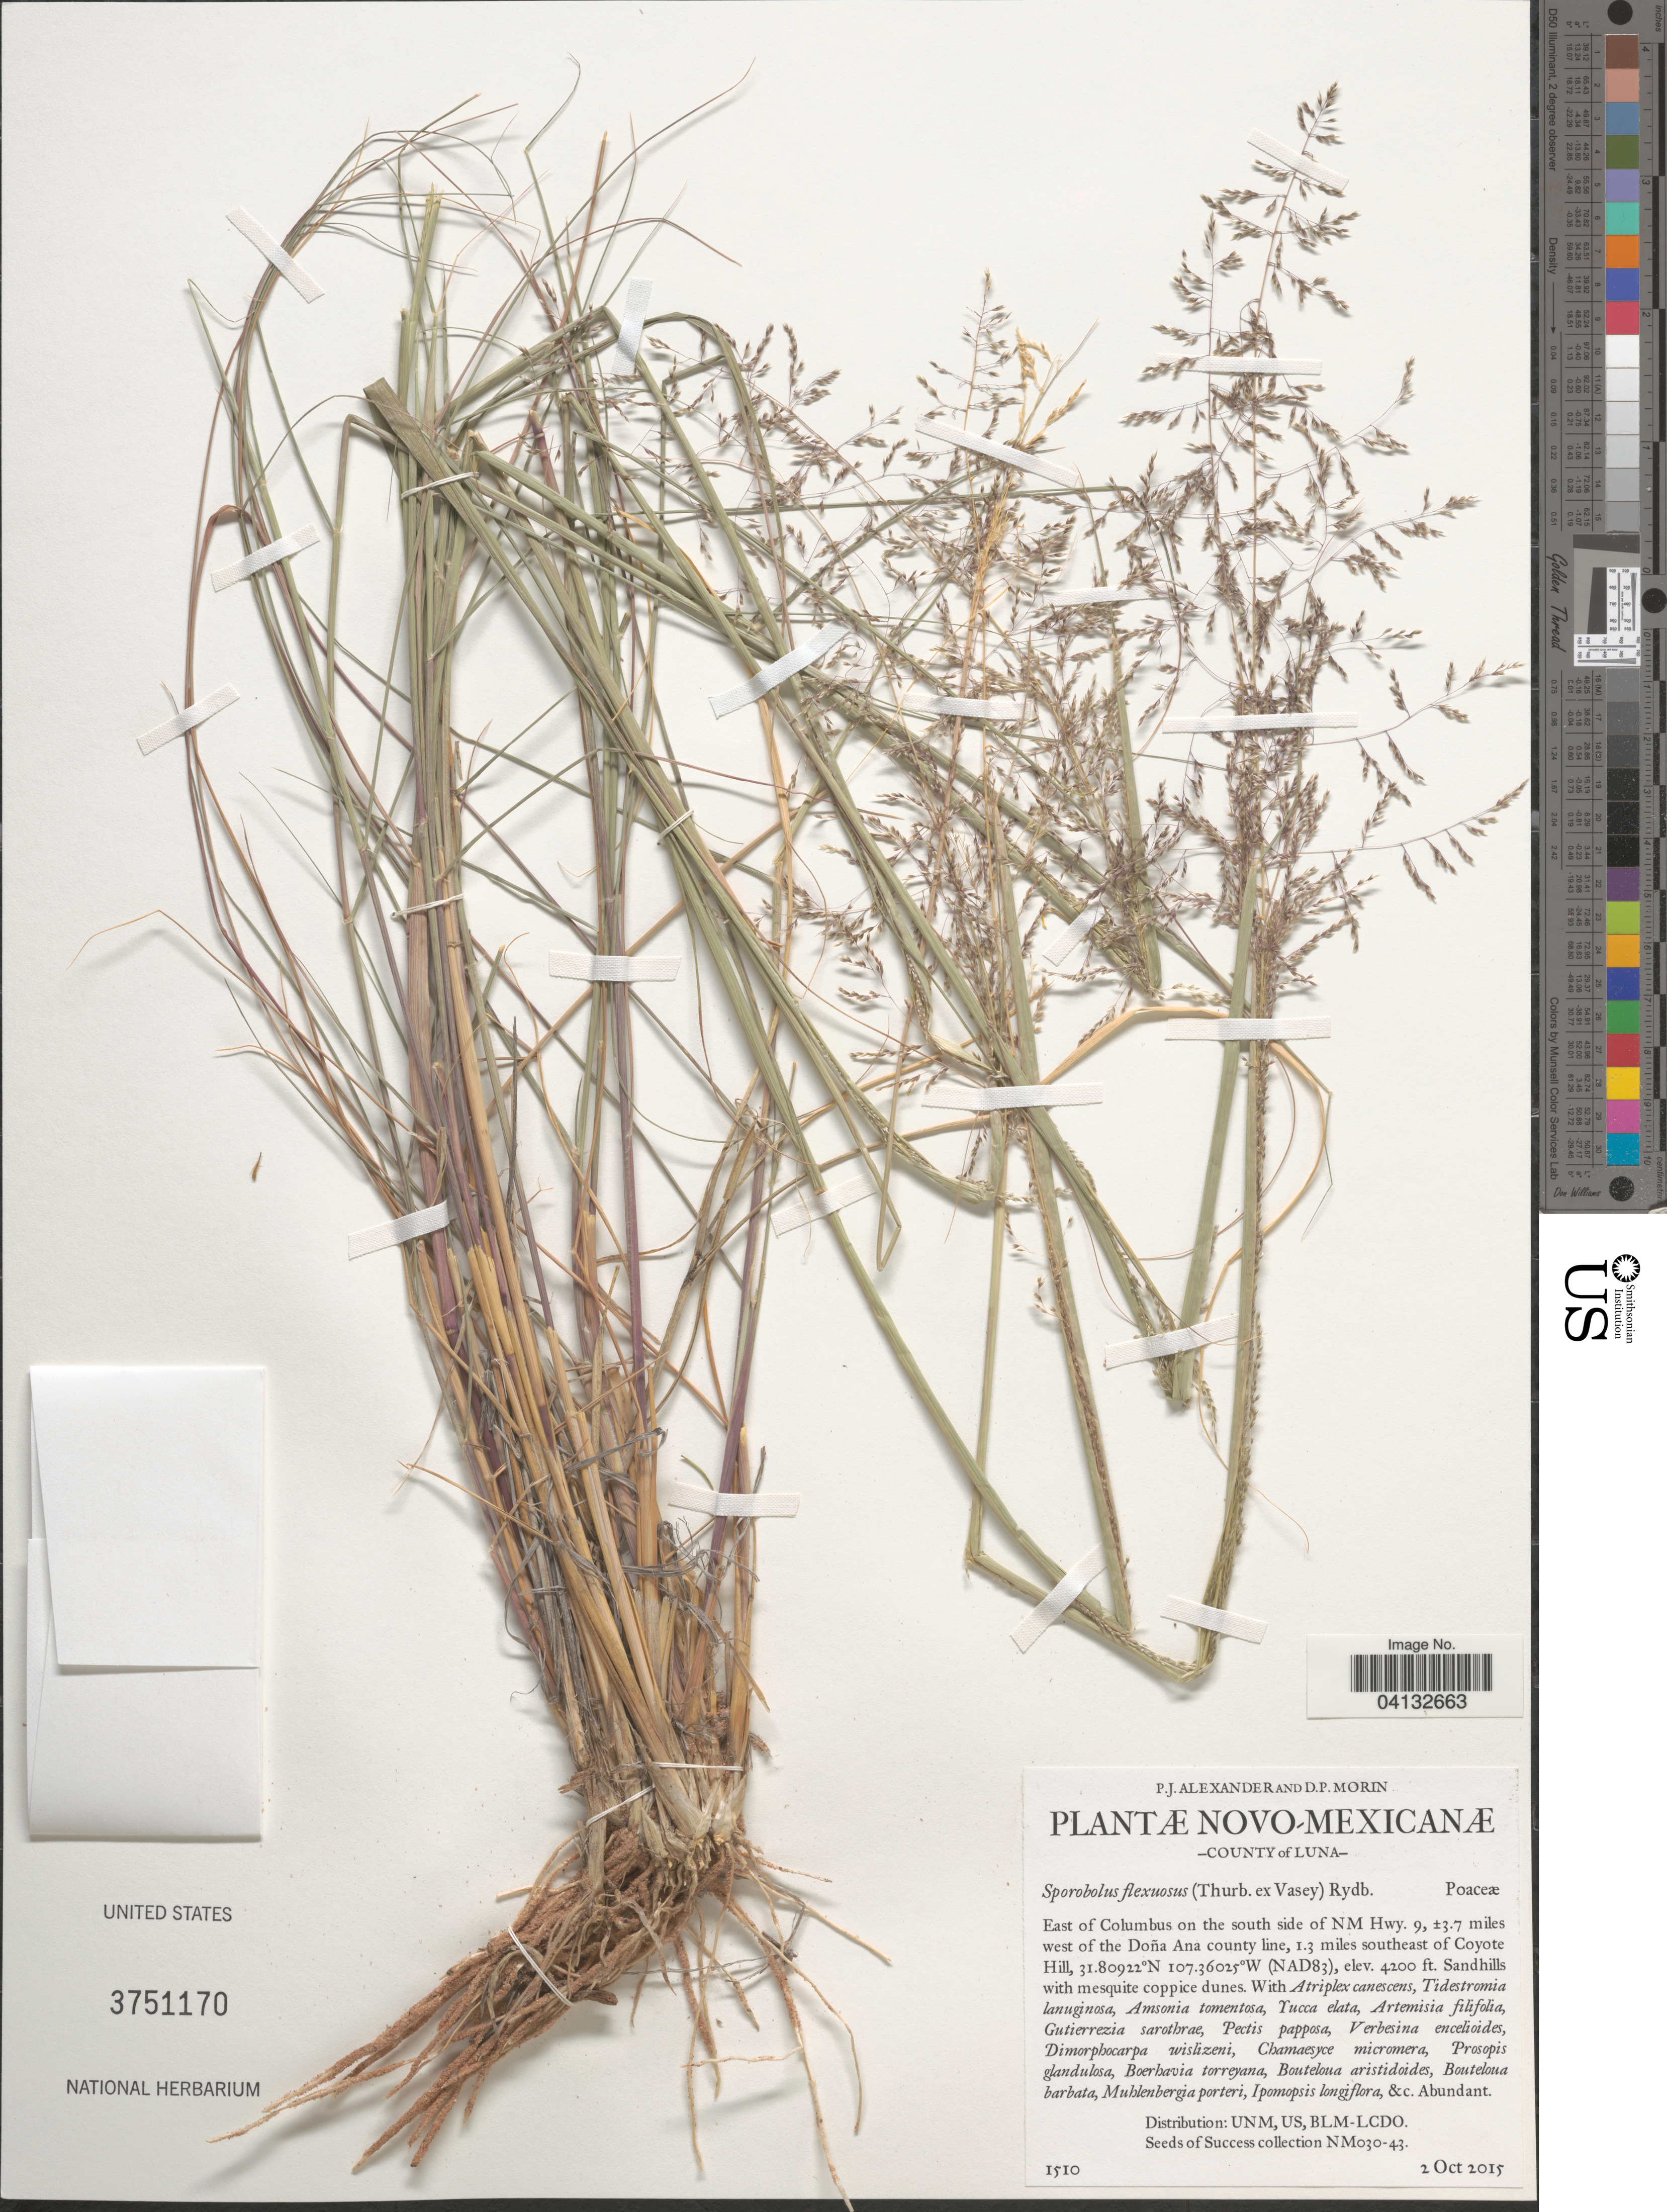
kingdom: Plantae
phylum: Tracheophyta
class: Liliopsida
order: Poales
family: Poaceae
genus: Sporobolus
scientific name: Sporobolus flexuosus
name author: (Thurb.) Rydb.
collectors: P. Alexander & D. Morin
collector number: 1510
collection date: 2015-10-02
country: United States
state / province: New Mexico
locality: County of Luna. East of Columbus on the south side of NM Hwy. 9, ±3.7 miles west of the Doña Ana county line, 1.3 miles east-southeast of Coyote Hill.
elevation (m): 1280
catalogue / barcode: US 3751170